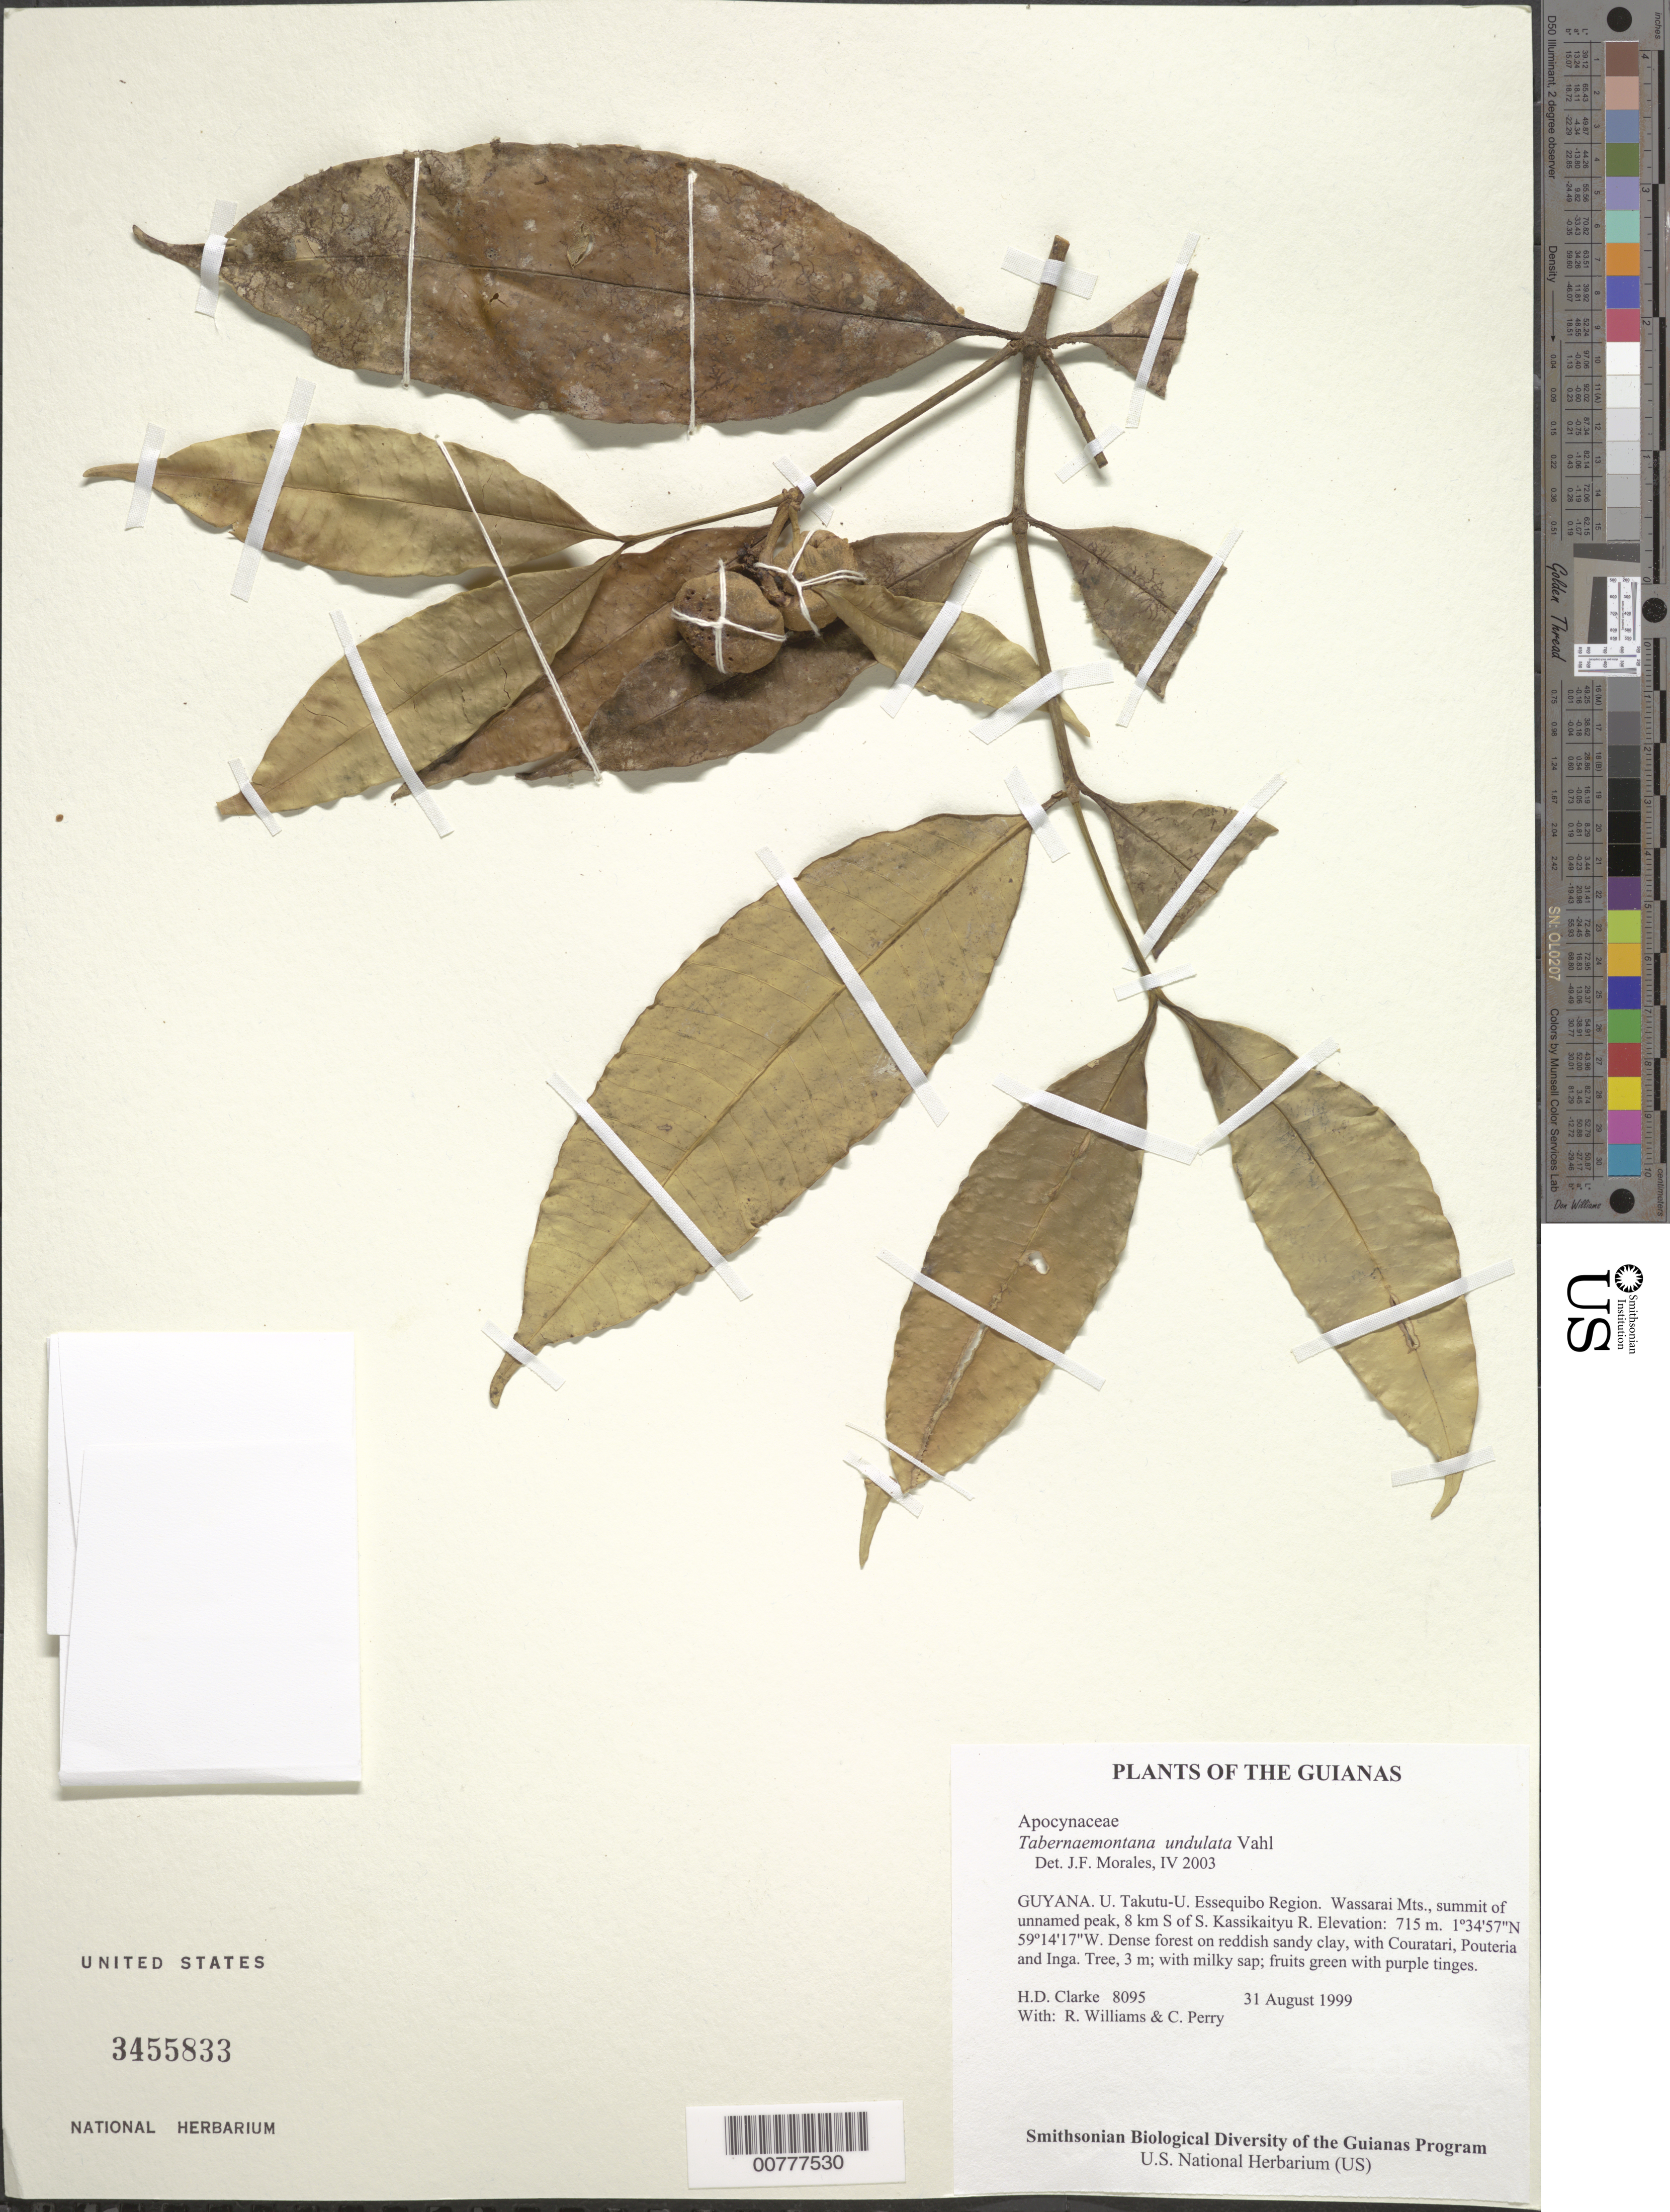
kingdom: Plantae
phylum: Tracheophyta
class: Magnoliopsida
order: Gentianales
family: Apocynaceae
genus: Tabernaemontana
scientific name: Tabernaemontana undulata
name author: Vahl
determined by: Morales, J. F.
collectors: H. D. Clarke, R. Williams & C. Perry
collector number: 8095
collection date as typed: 31 August 1999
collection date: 1999-08-31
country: Guyana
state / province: U. Takutu-U. Essequibo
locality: Wassarai Mts., summit of unnamed peak, 8 km S of S. Kassikaityu R.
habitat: Dense forest on reddish sandy clay, with Couratari, Pouteria and Inga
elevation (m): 715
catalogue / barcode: US 3455833